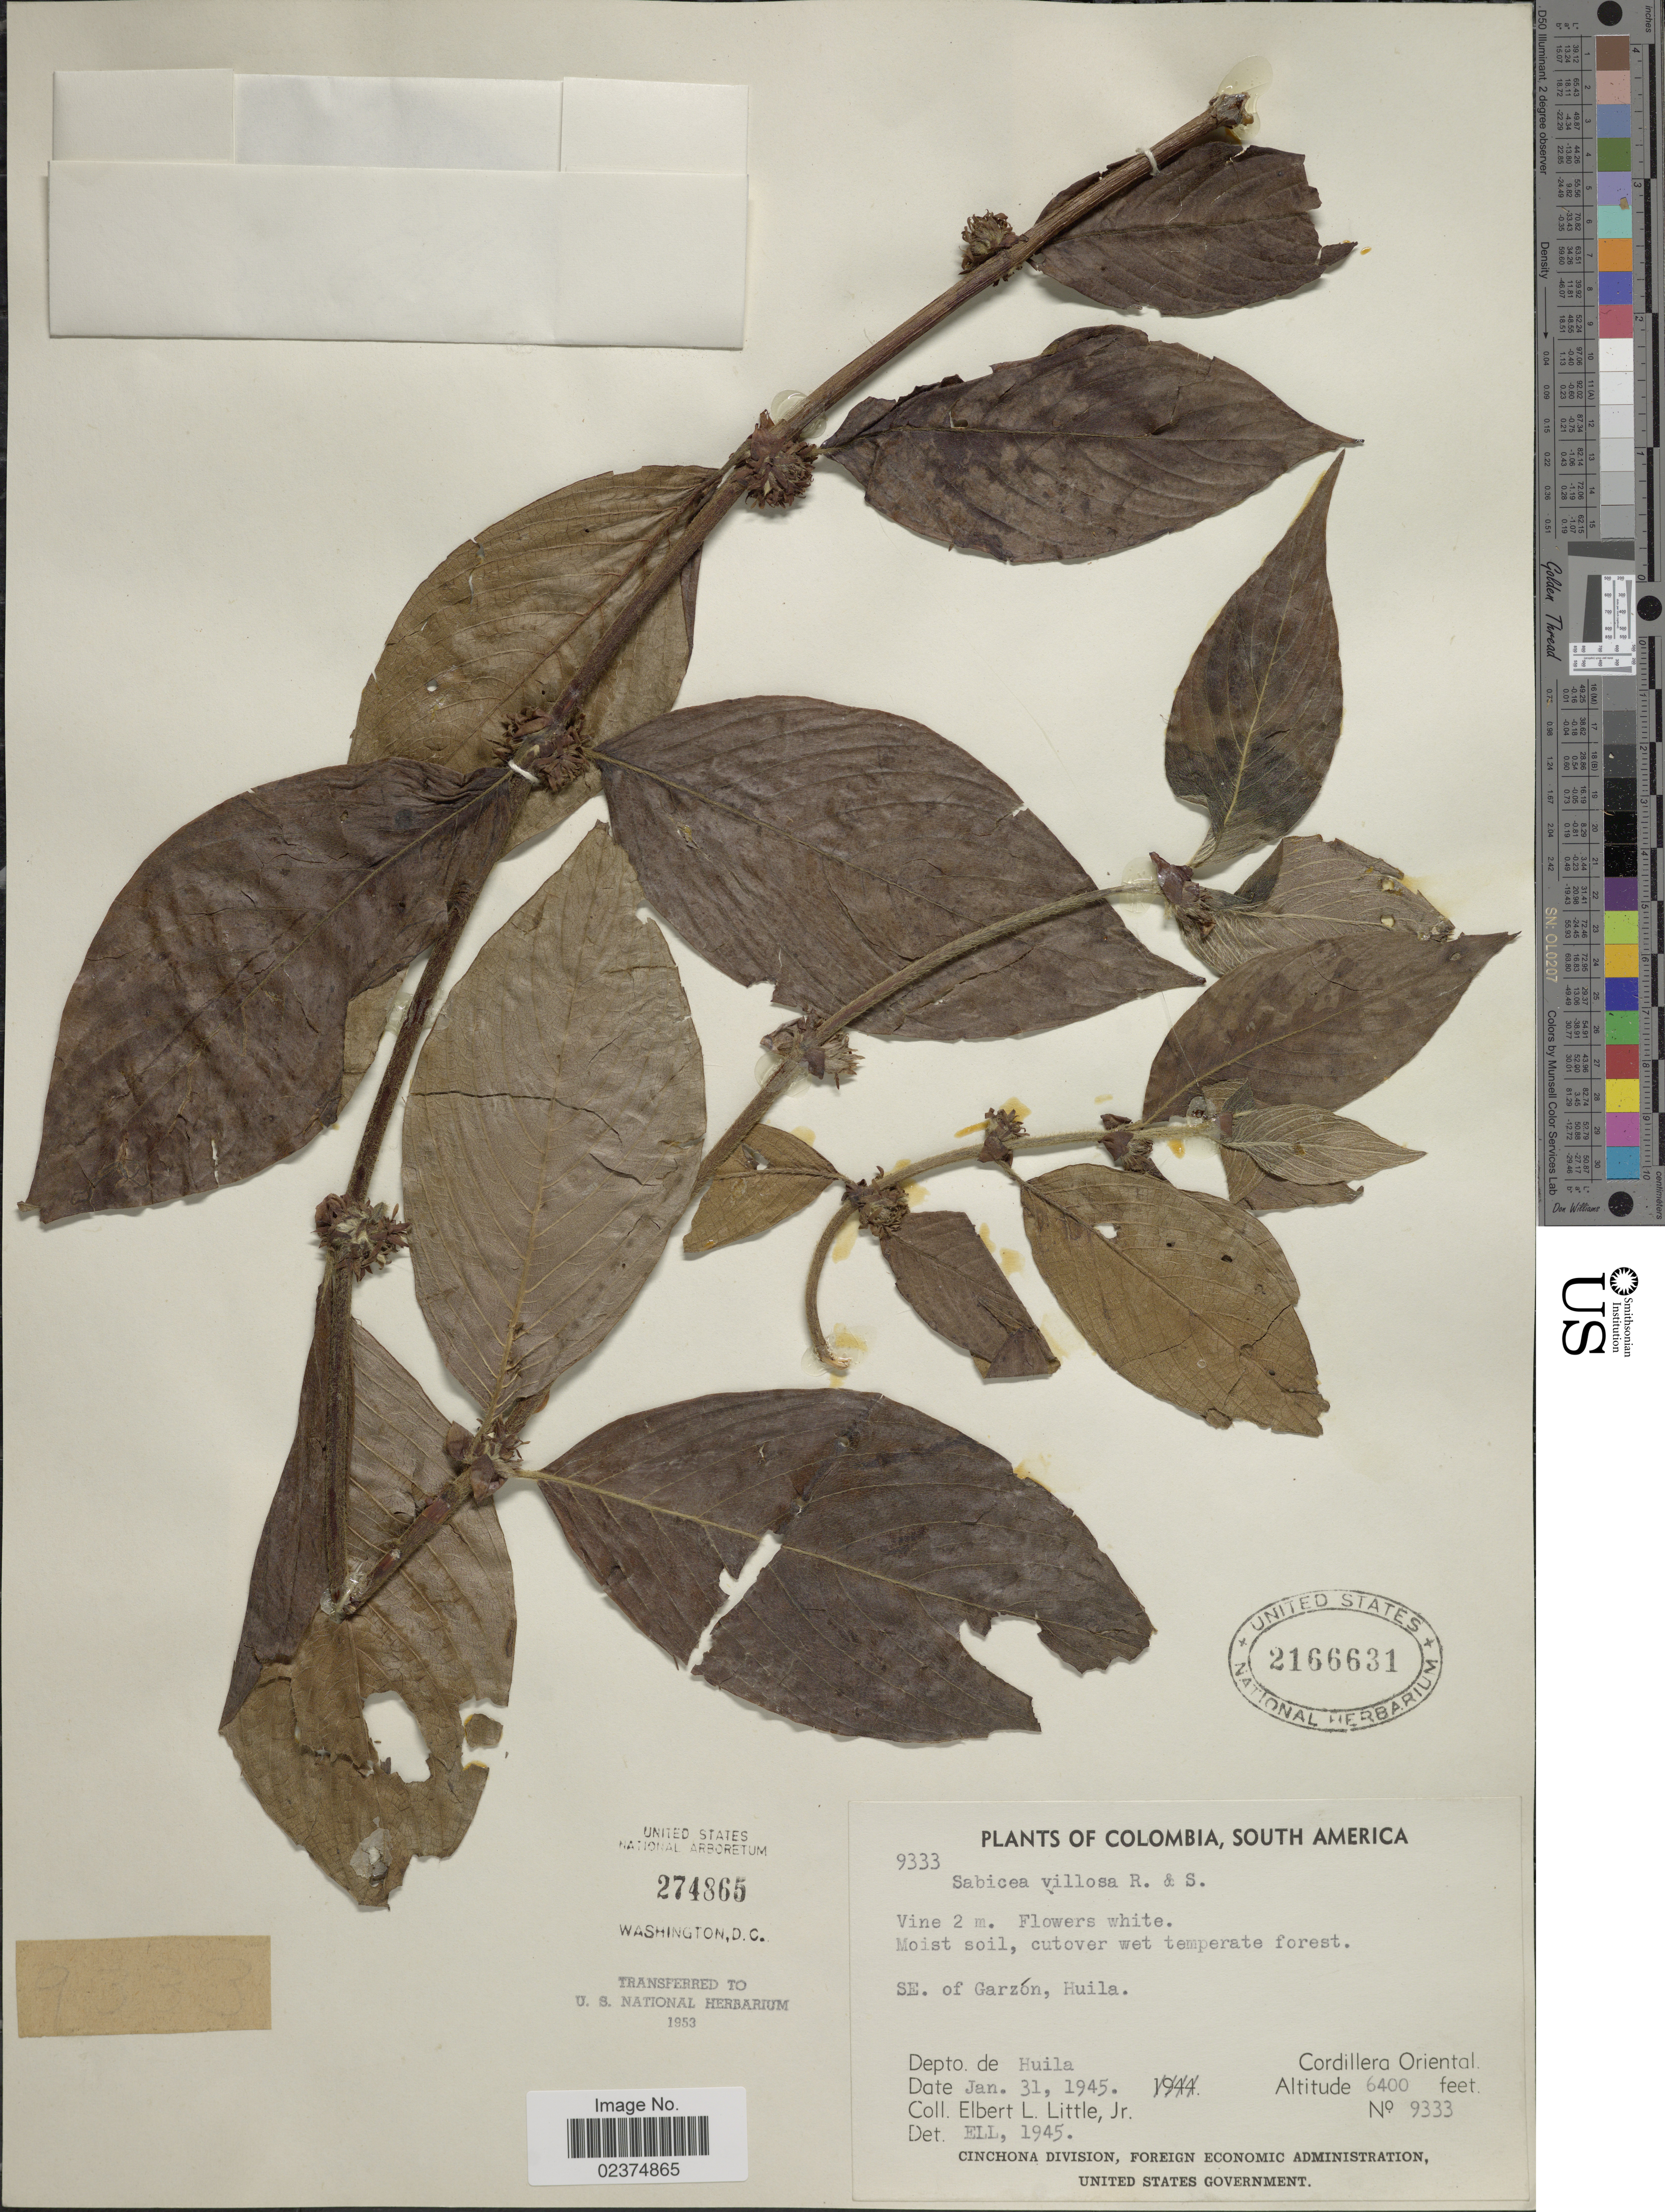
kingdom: Plantae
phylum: Tracheophyta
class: Magnoliopsida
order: Gentianales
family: Rubiaceae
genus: Sabicea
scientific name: Sabicea villosa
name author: Willd. ex Roem. & Schult.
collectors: E. L. Little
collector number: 9333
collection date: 1945-01-31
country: Colombia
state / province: Huila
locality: SE . of Garzon, Huila. Depto. de Huila. Cordillera Oriental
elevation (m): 1951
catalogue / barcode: US 2166631